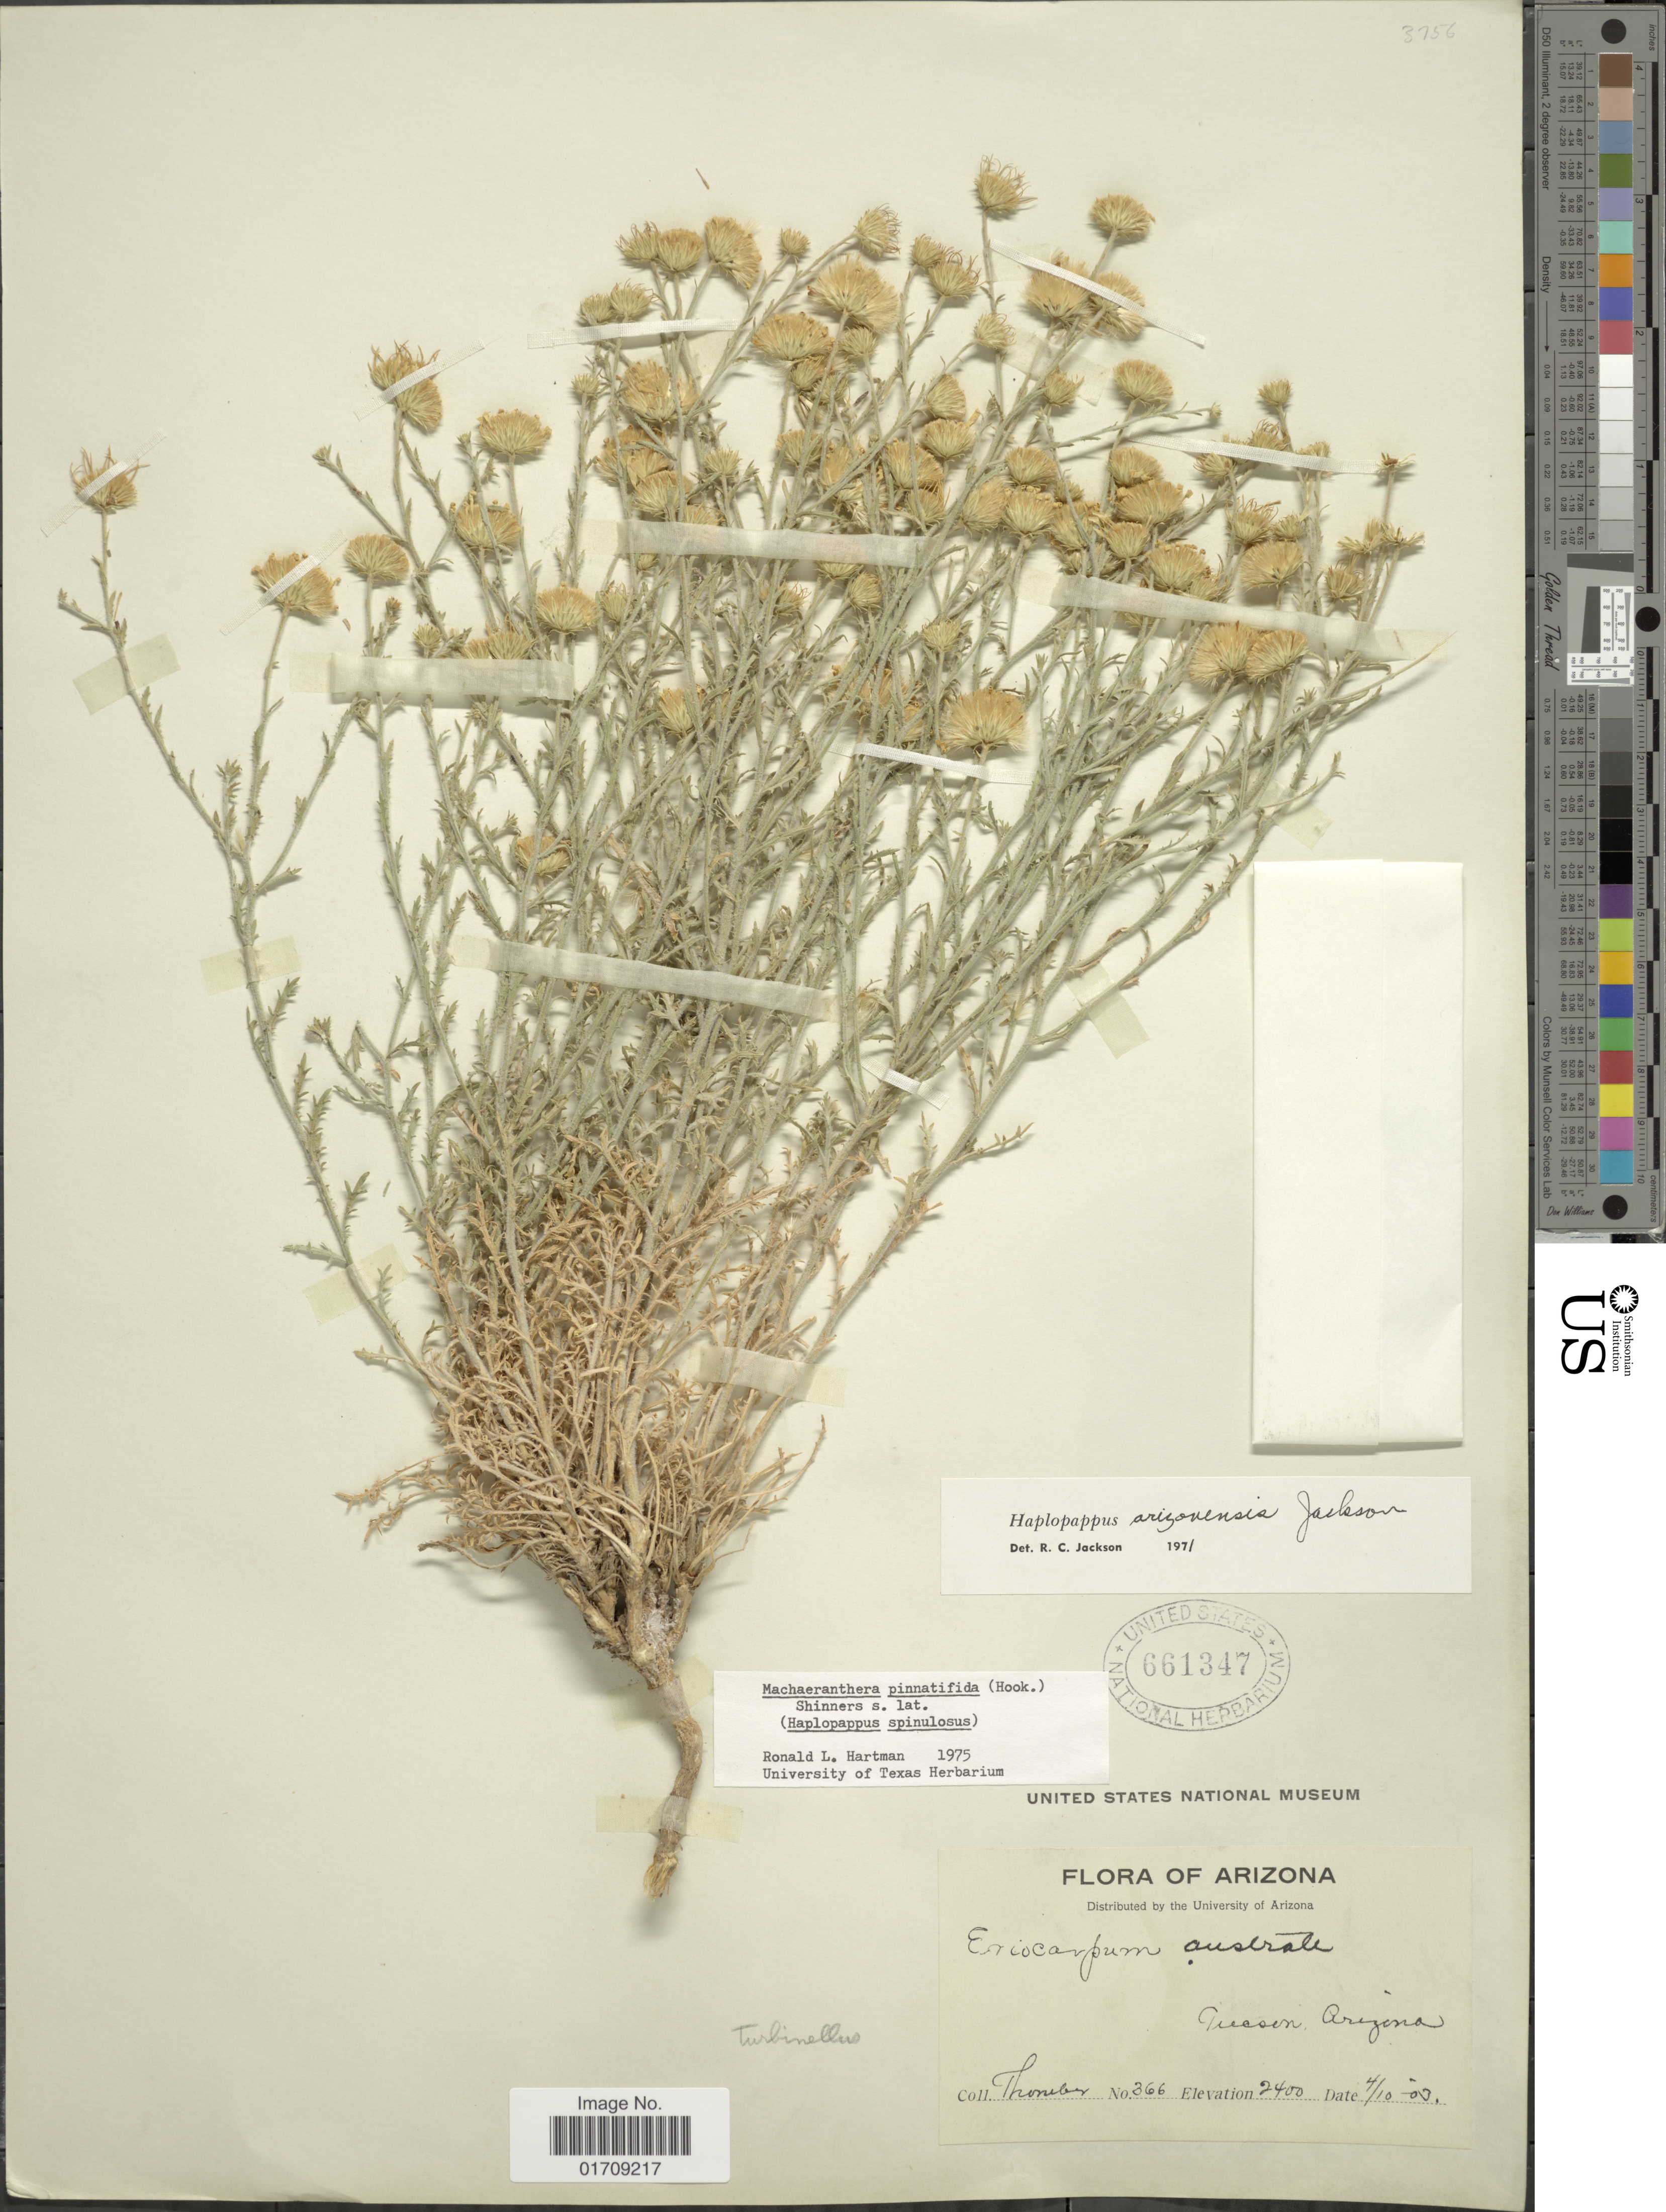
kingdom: Plantae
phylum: Tracheophyta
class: Magnoliopsida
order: Asterales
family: Asteraceae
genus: Machaeranthera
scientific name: Machaeranthera pinnatifida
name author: (Hook.) Shinners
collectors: J. Thornber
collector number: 366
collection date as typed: Transcribed d/m/y: 10/4/3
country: United States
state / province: Arizona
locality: Tucson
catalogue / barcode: US 661347